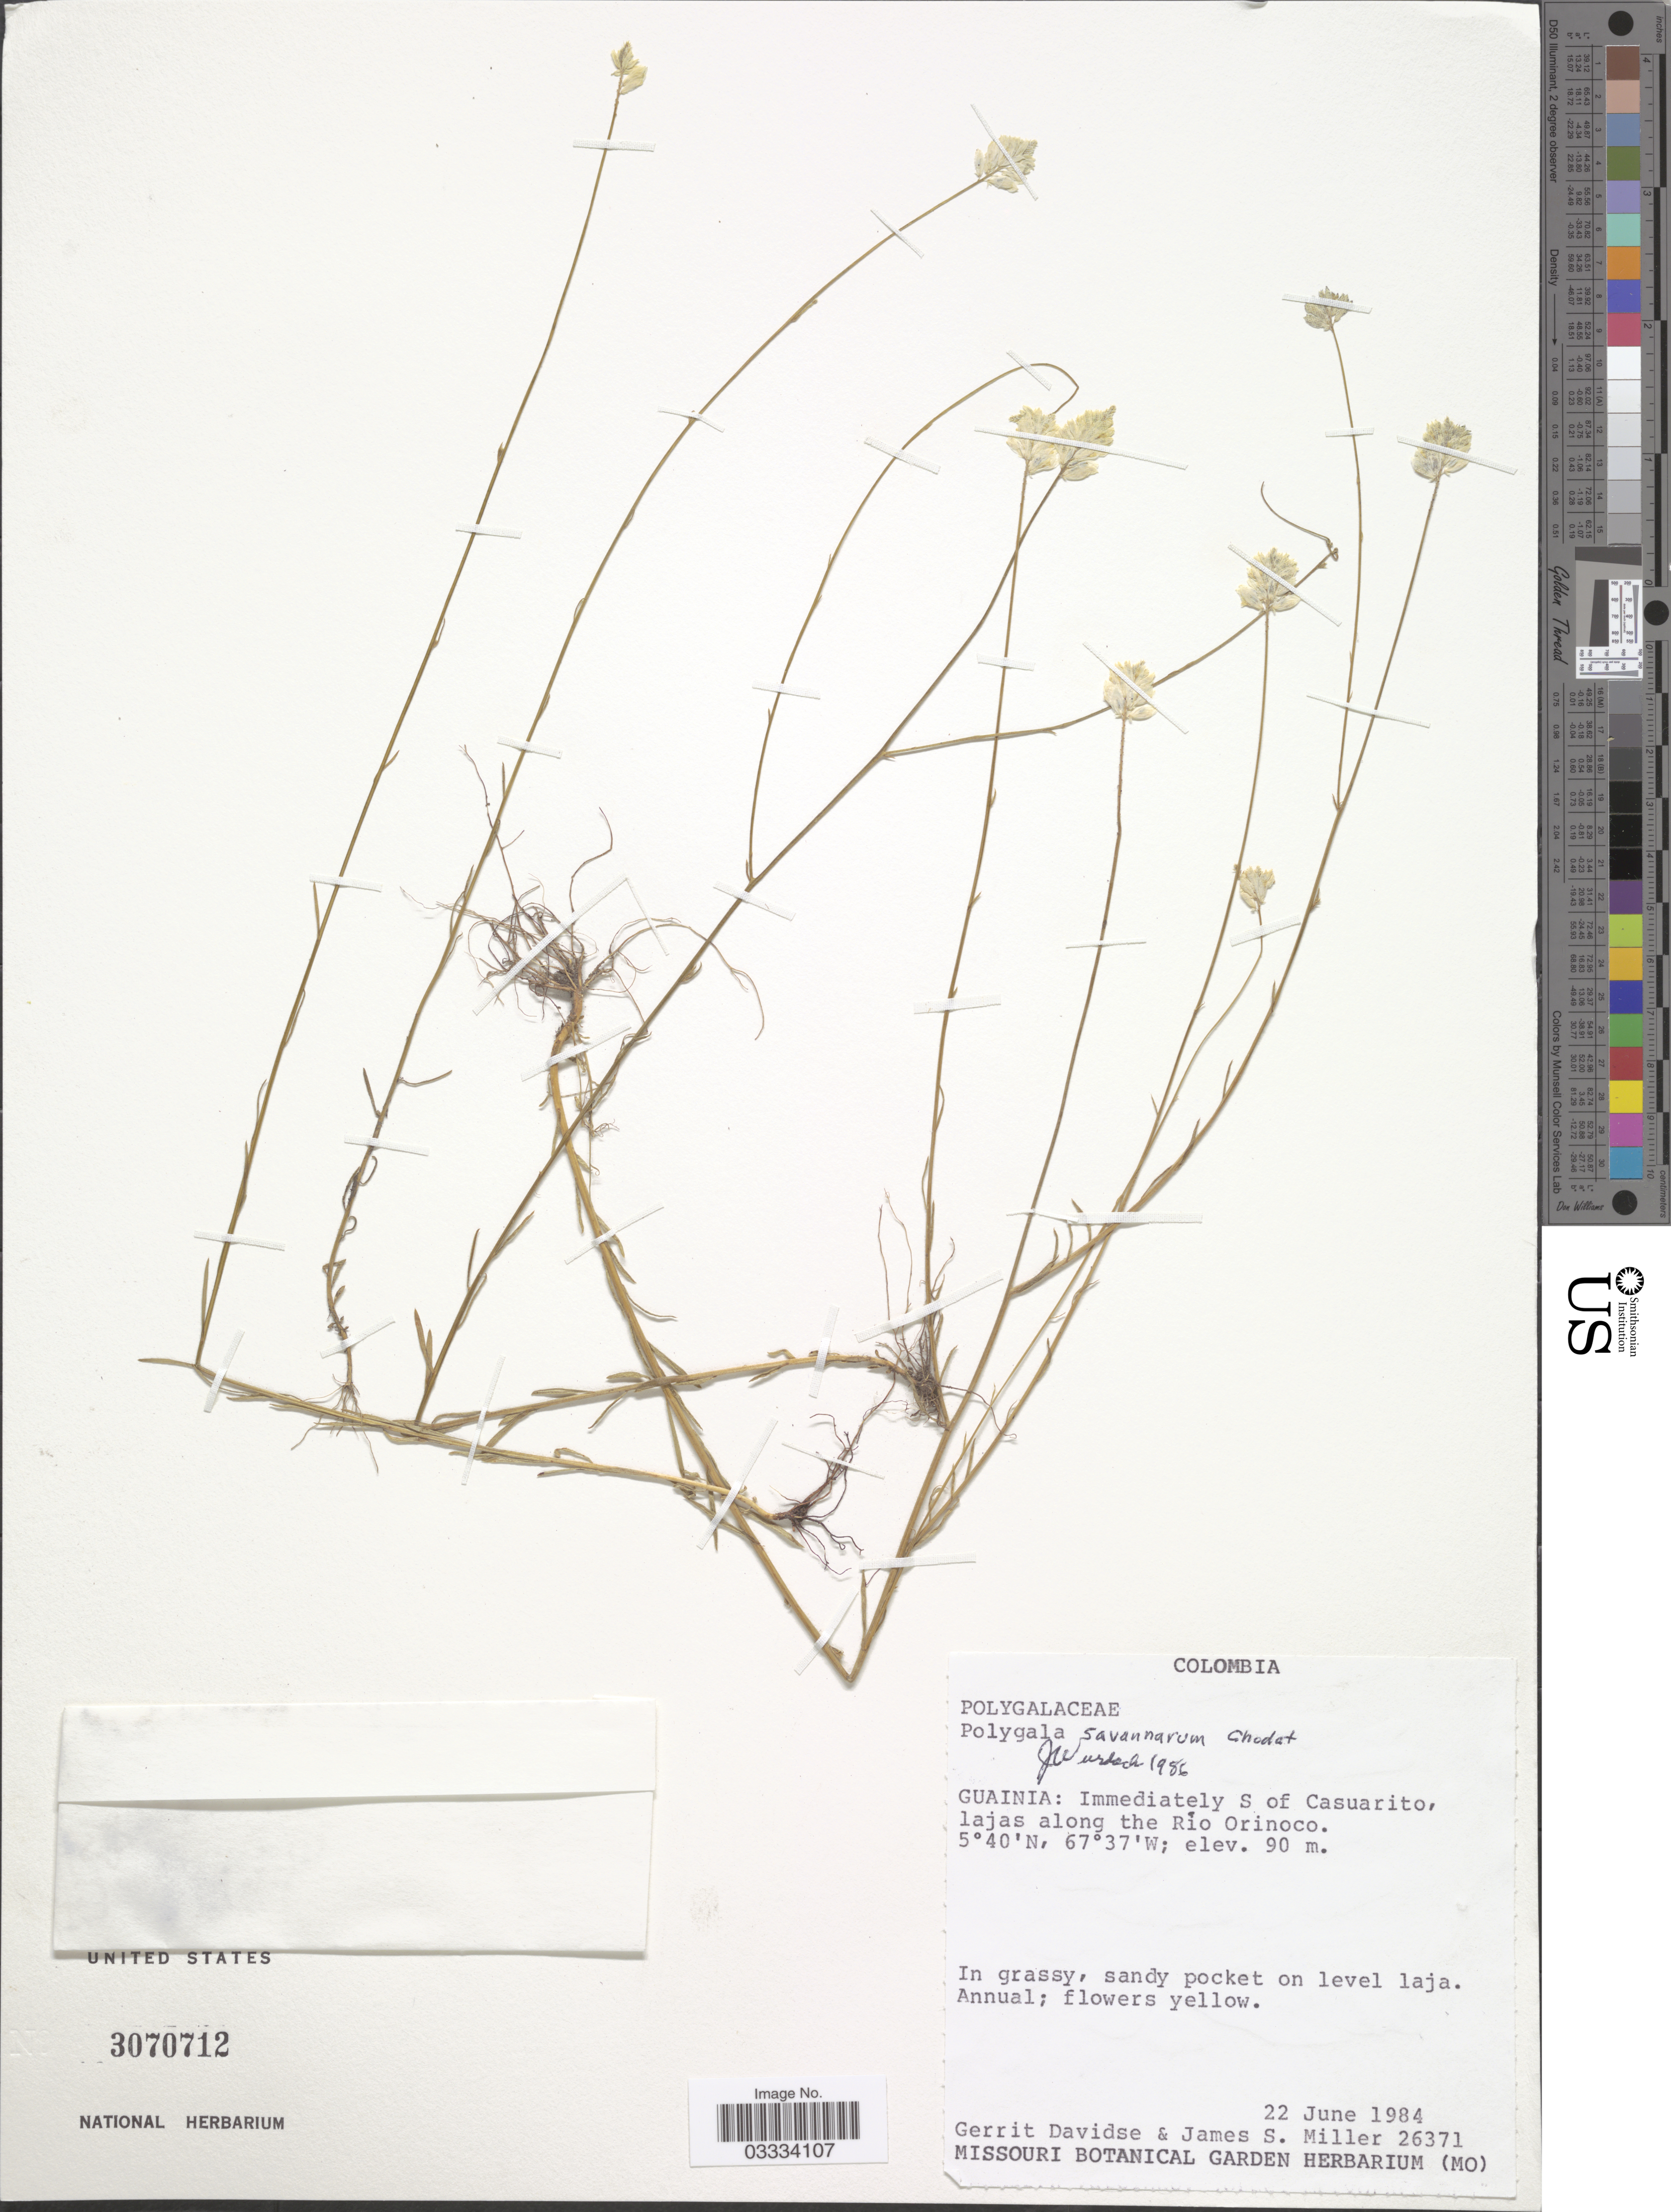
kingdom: Plantae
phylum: Tracheophyta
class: Magnoliopsida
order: Fabales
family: Polygalaceae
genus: Polygala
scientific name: Polygala savannarum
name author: Chodat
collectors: G. Davidse & J. S. Miller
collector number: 26371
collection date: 1984-06-22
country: Colombia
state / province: Guainía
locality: Immediately S of Casuarito, lajas along the Río Orinoco.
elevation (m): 90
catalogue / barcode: US 3070712